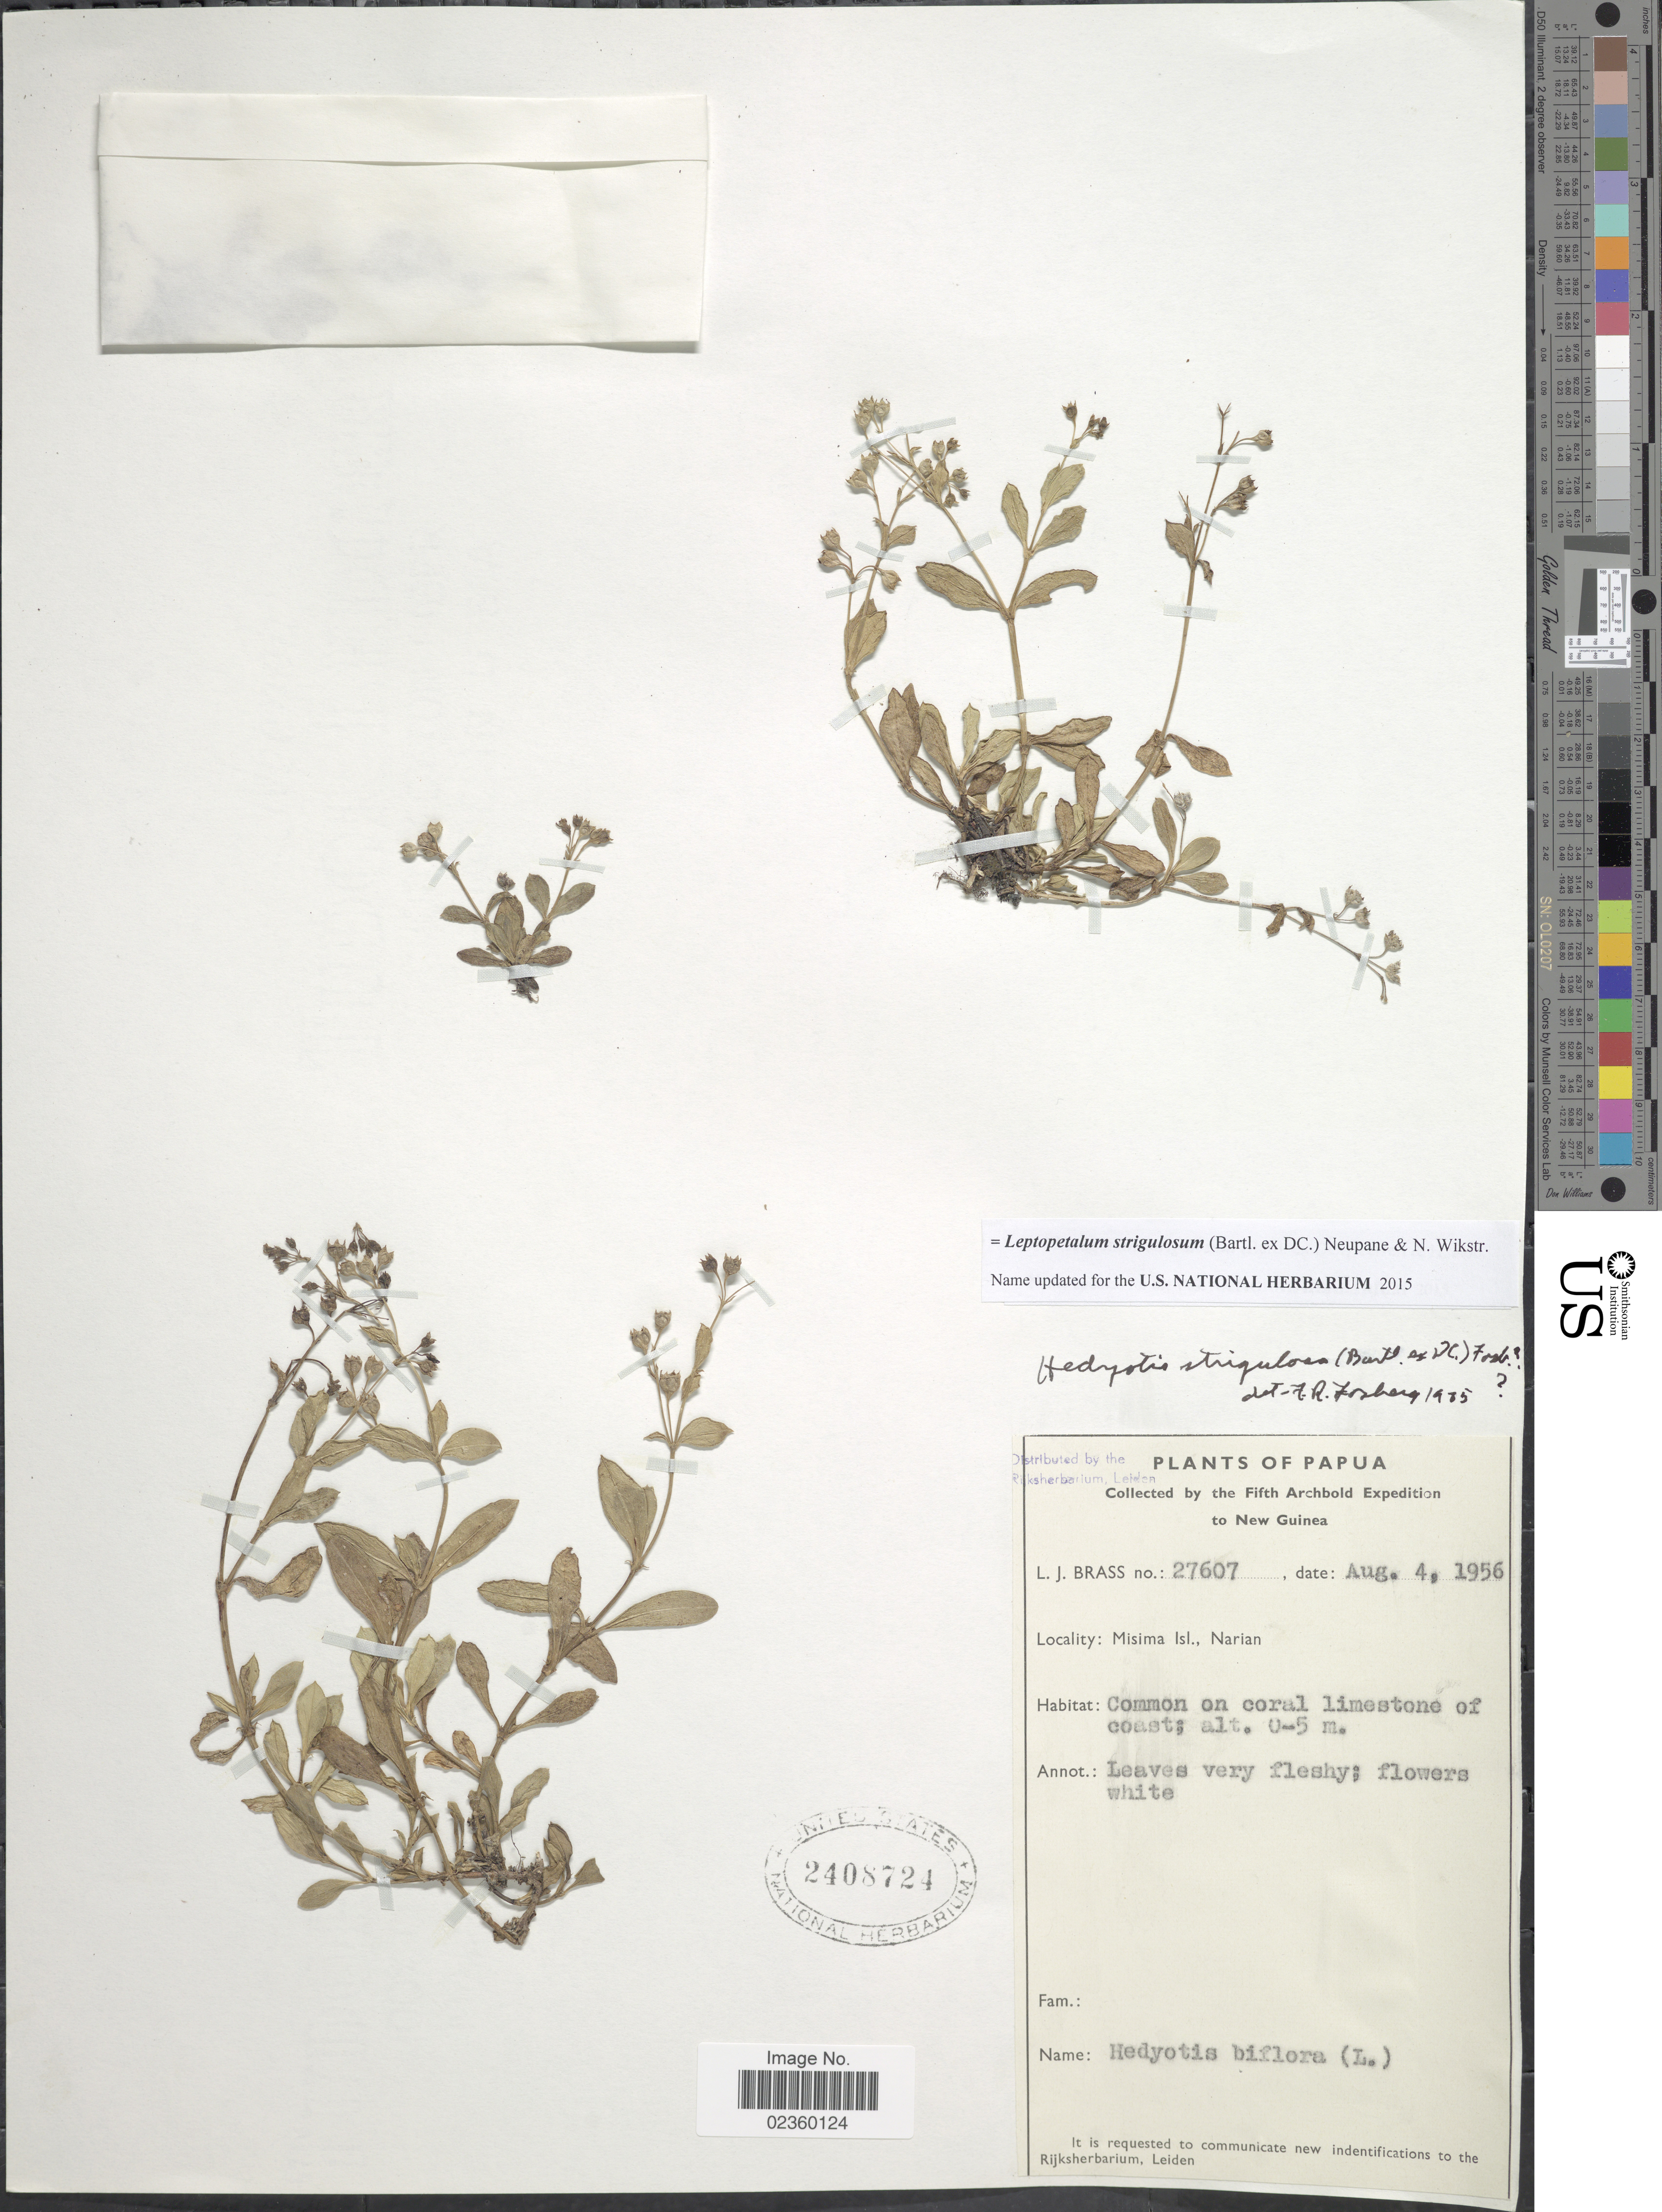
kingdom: Plantae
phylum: Tracheophyta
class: Magnoliopsida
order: Gentianales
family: Rubiaceae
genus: Leptopetalum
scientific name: Leptopetalum strigulosum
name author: (Bartl. ex DC.) Neupane & N. Wikstr.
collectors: L. J. Brass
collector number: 27607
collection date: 1956-08-04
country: Papua New Guinea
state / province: Milne Bay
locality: Papua, Misima Isl., Narain, Common on coral limestone of coast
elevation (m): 0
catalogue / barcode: US 2408724